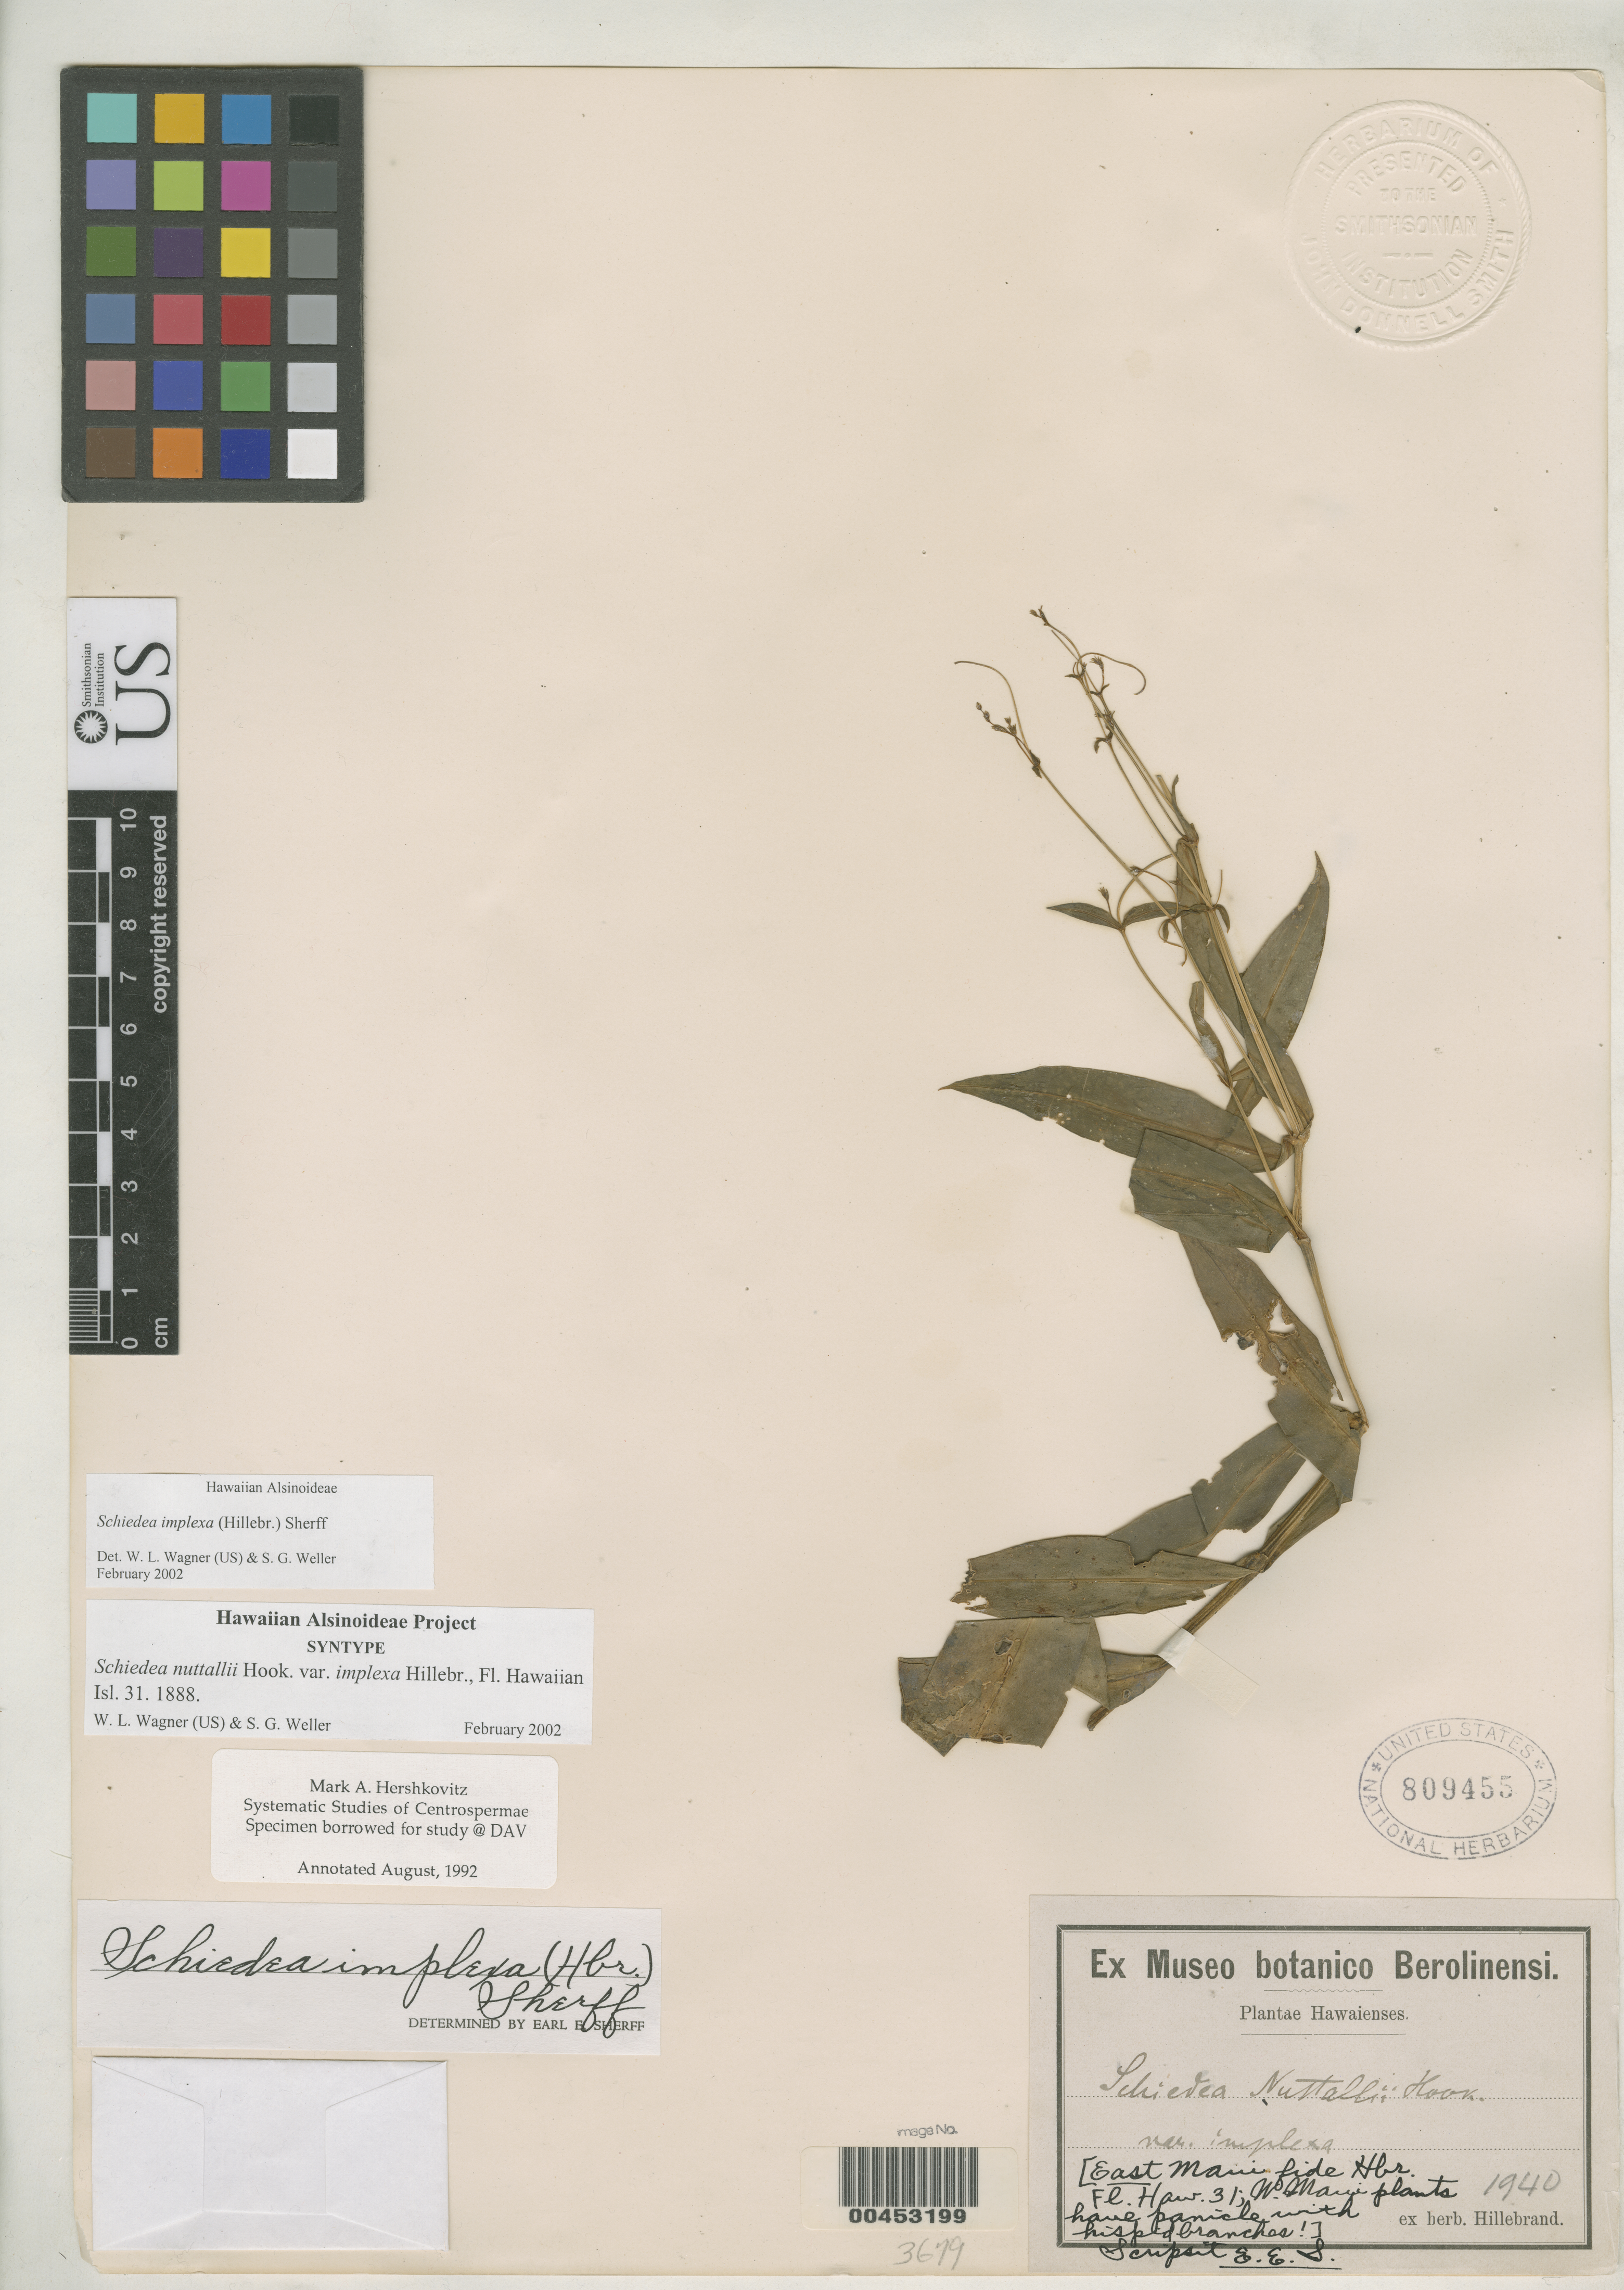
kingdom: Plantae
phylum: Tracheophyta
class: Magnoliopsida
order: Caryophyllales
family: Caryophyllaceae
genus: Schiedea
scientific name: Schiedea nuttallii var. implexa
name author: Hillebr.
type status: Syntype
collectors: W. Hillebrand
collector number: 1940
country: United States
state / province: Hawaii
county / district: Maui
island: Maui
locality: East Maui.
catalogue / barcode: US 809455